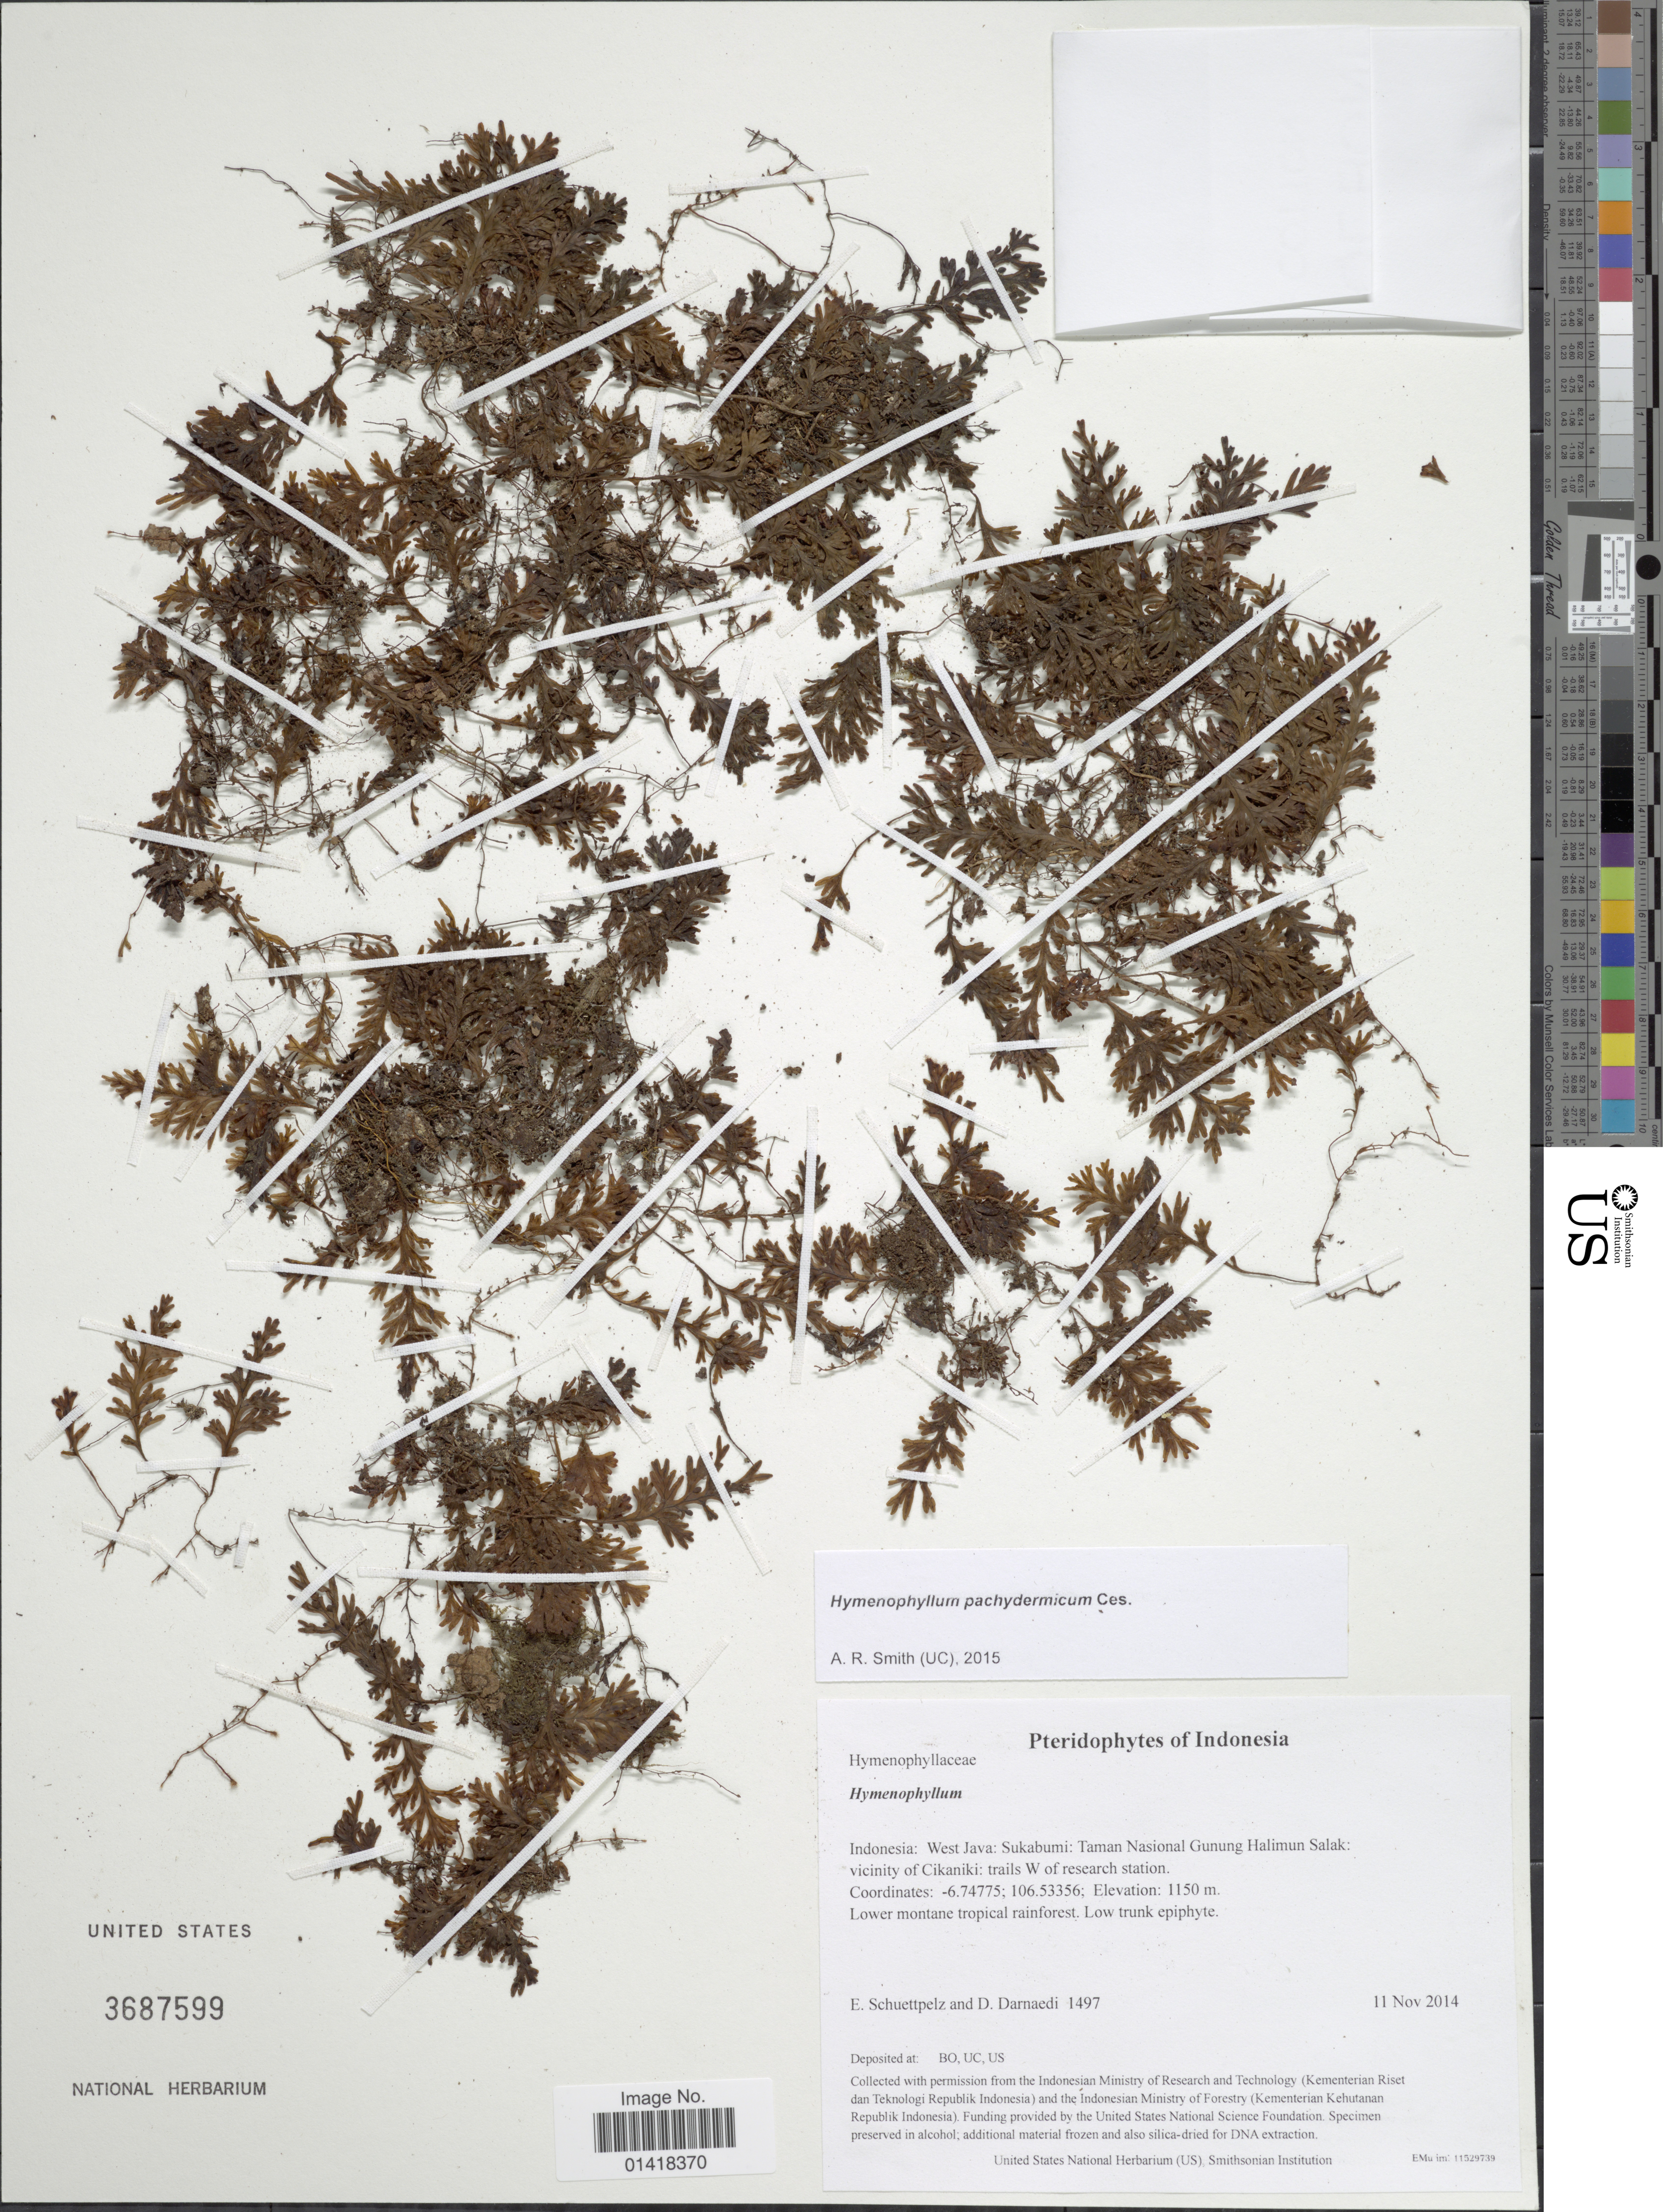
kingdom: Plantae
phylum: Tracheophyta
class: Polypodiopsida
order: Hymenophyllales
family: Hymenophyllaceae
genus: Hymenophyllum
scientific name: Hymenophyllum pachydermicum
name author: Ces.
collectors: E. Schuettpelz & D. Darnaedi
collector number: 1497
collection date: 2014-11-11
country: Indonesia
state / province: Java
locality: West Java: Sukabumi: Taman Nasional Gunung Halimun Salak: vicinity of Cikaniki: trail W of research astation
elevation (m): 1150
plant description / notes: Collected with permission from the Indonesian Ministry of Research and Technology (Kementerian Riset dan Teknologi Republik Indonesia) and the Indonesian Ministry of Forestry (Kementerian Kehutanan Republik Indonesia).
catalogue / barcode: US 3687599